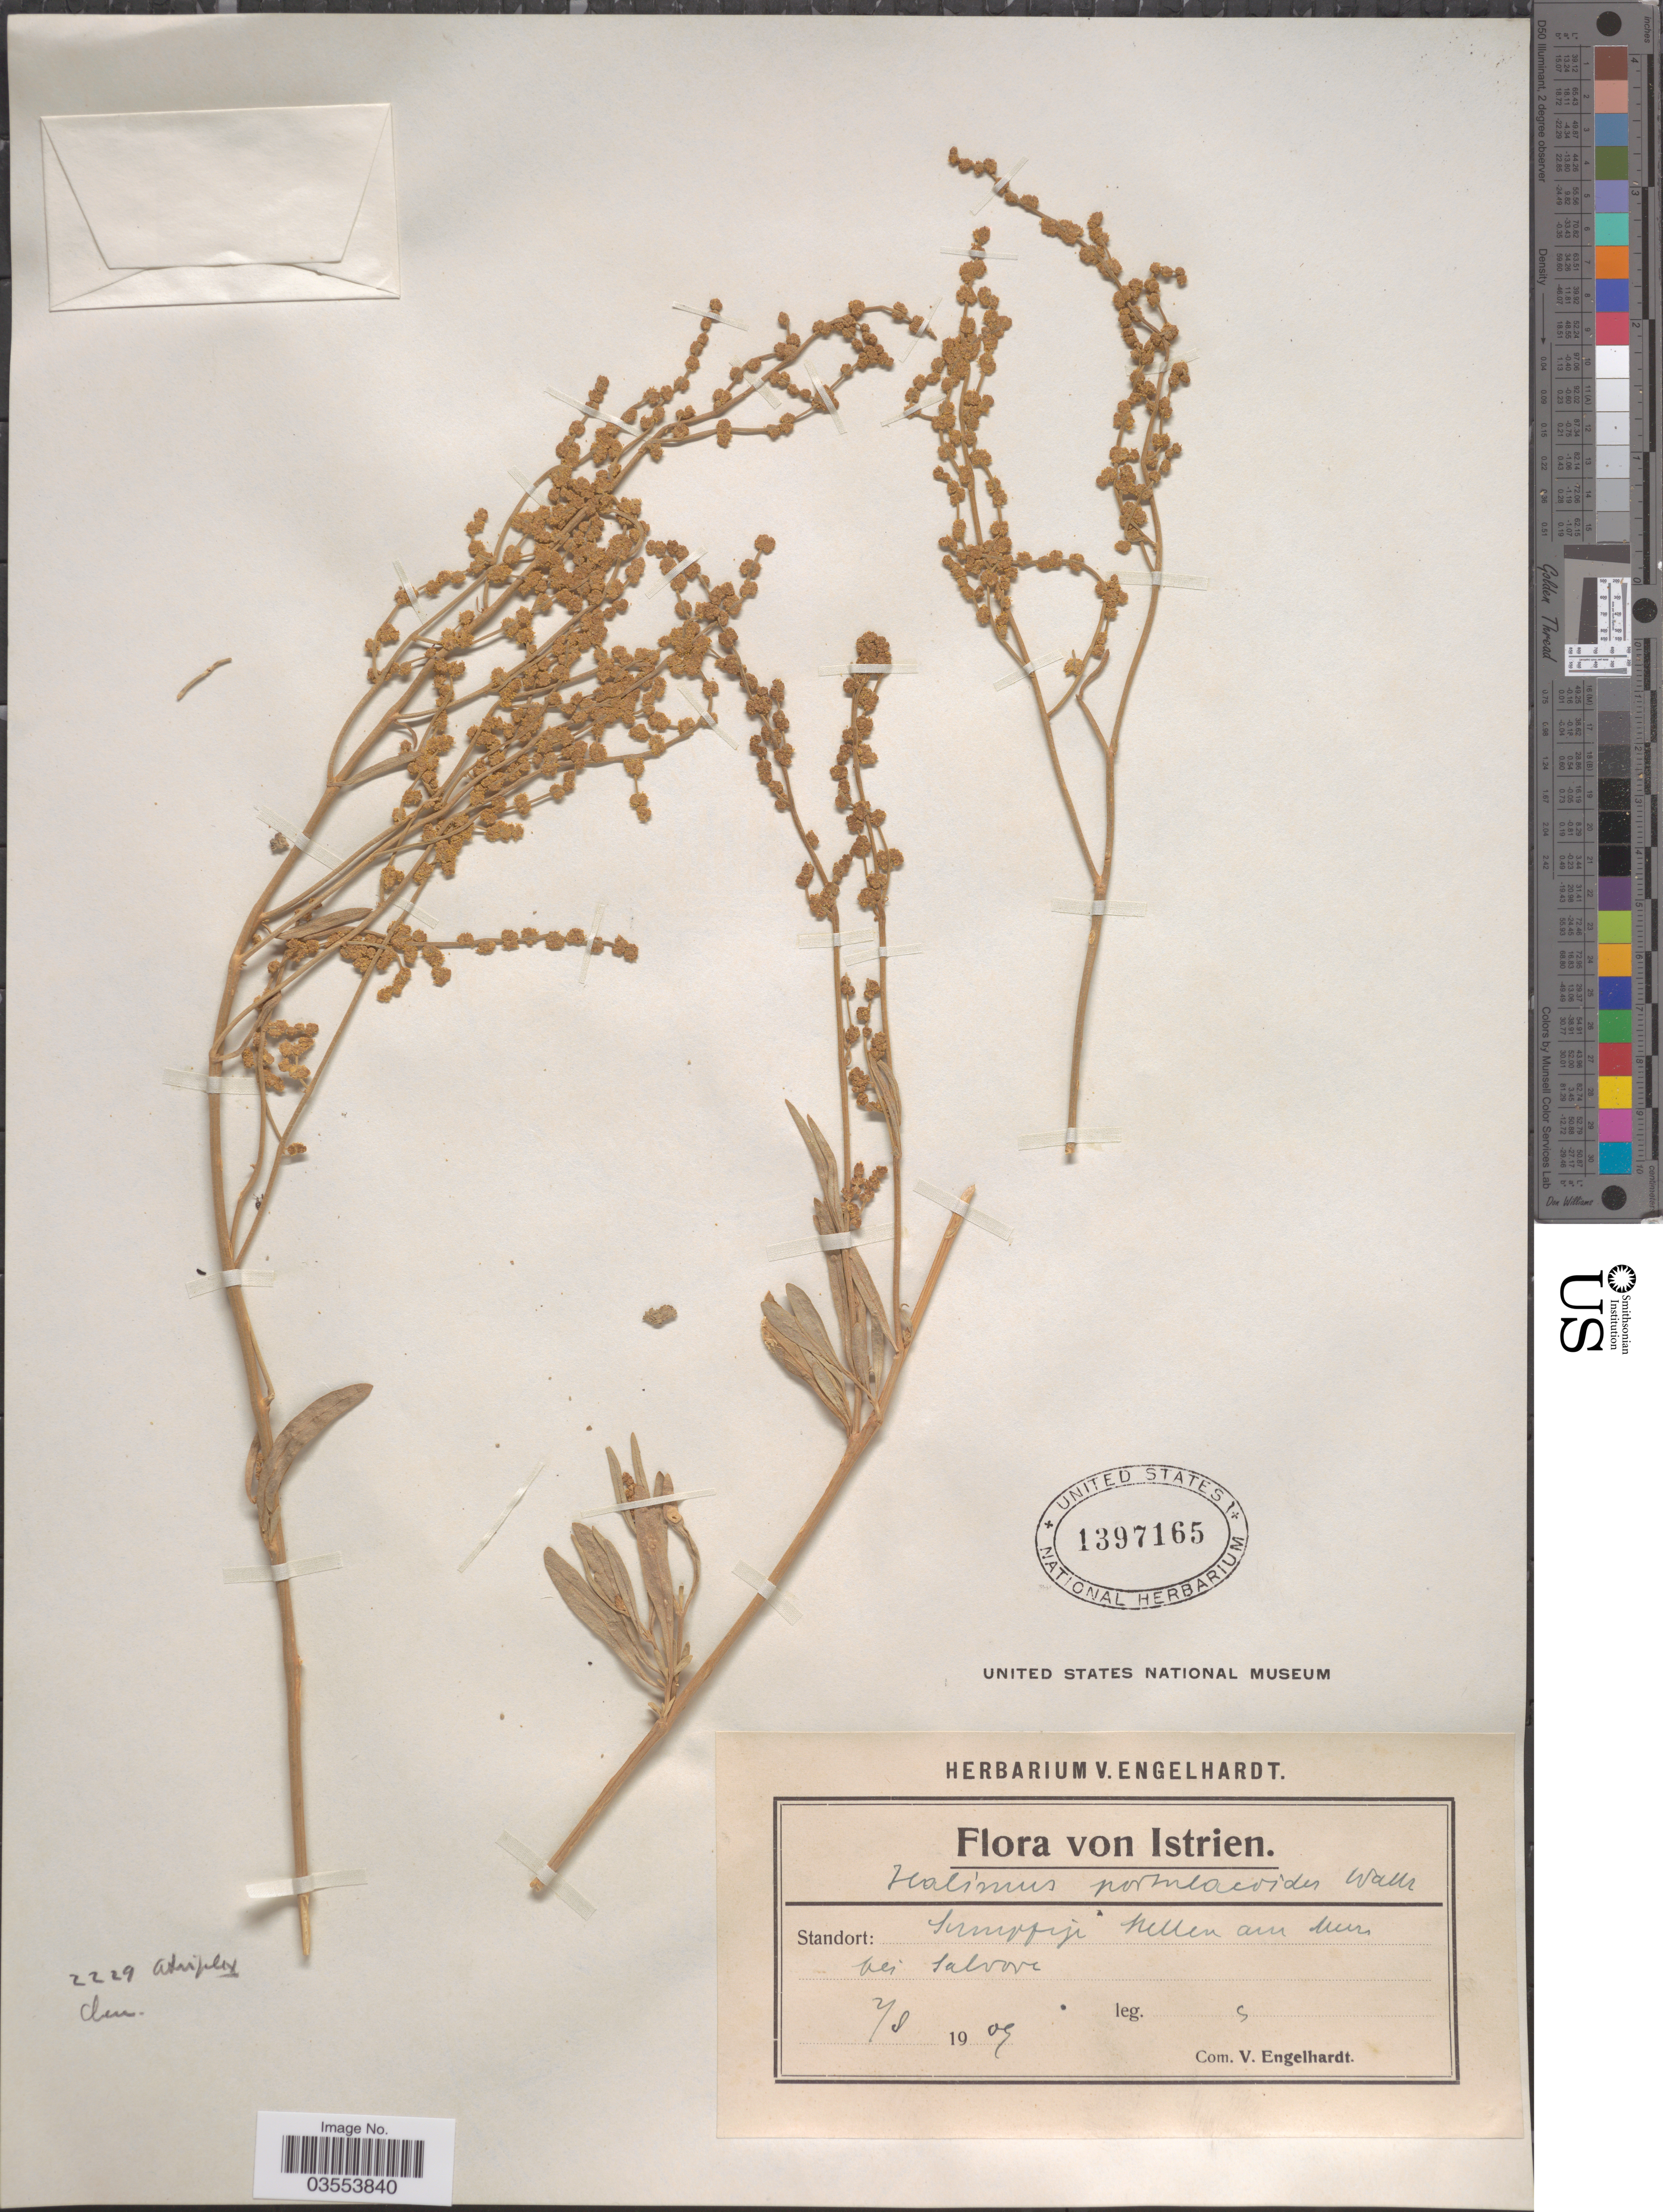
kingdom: Plantae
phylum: Tracheophyta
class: Magnoliopsida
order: Caryophyllales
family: Amaranthaceae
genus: Atriplex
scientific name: Atriplex portulacoides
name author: L.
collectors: V. Engelhardt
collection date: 1909-08-02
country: Croatia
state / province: Istria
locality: Istrien. Sumobizi mellen am murs bei Salvore. [interpreted]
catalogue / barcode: US 1397165